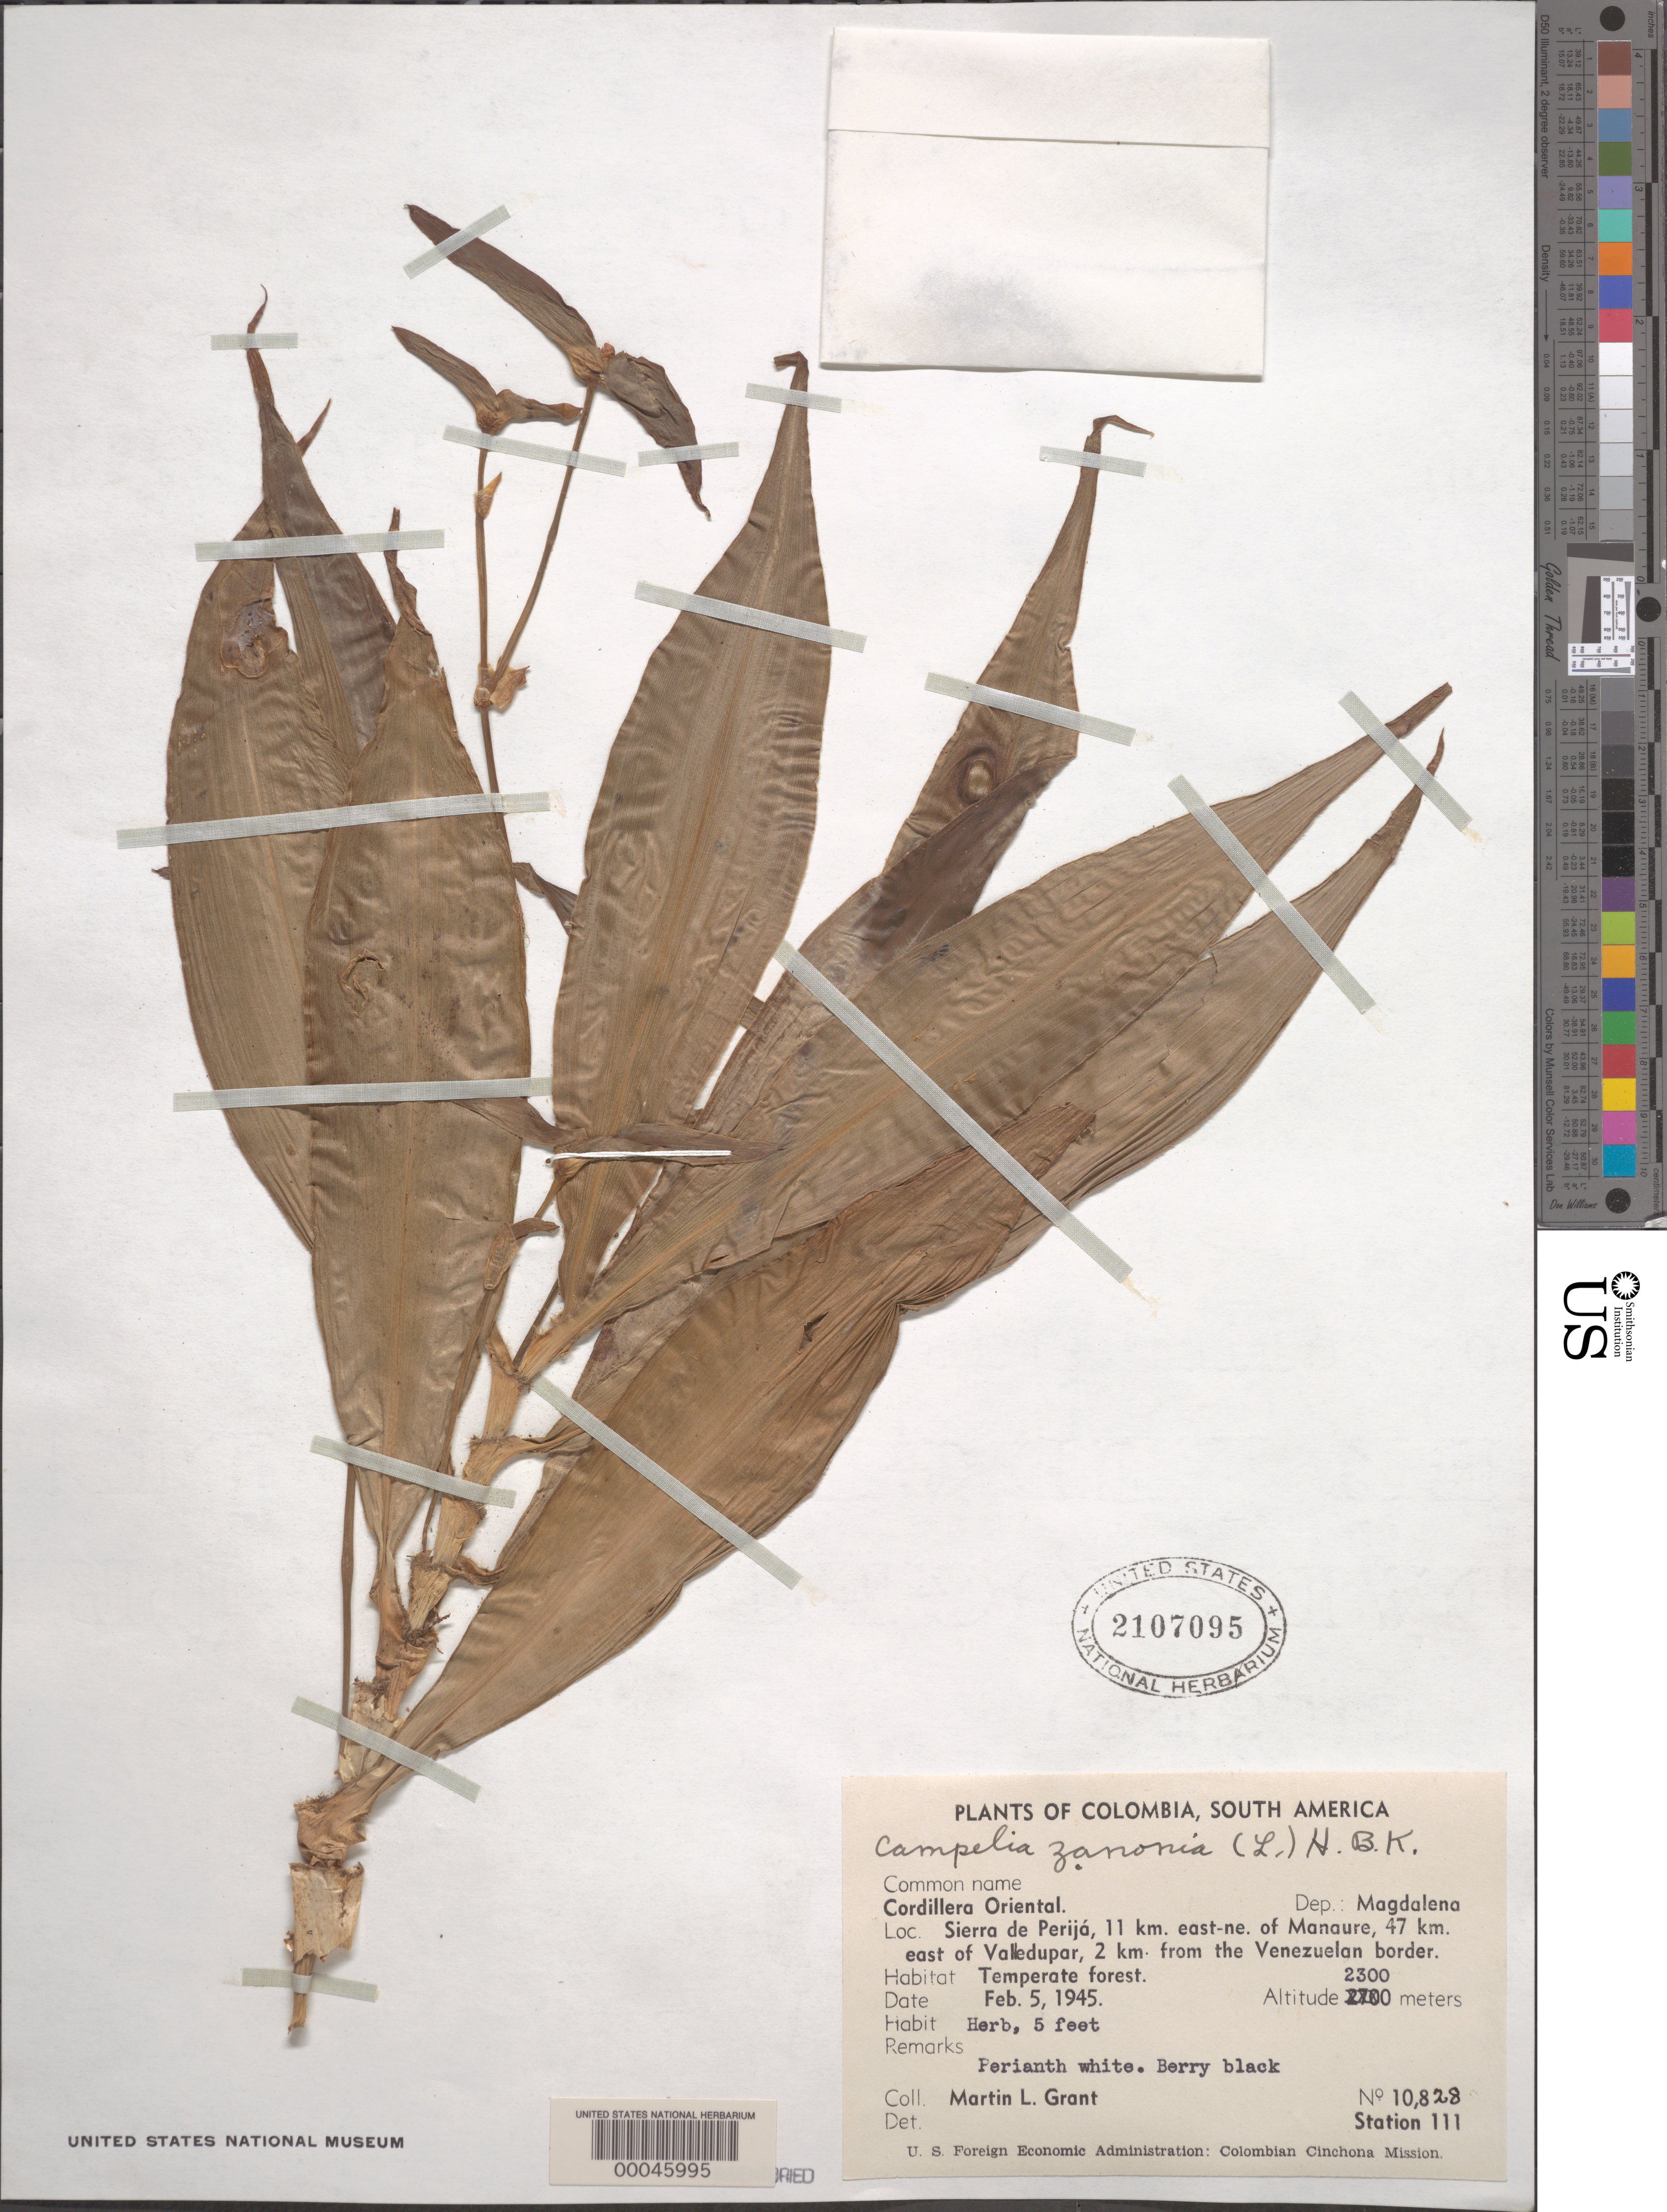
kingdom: Plantae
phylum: Tracheophyta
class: Liliopsida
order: Commelinales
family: Commelinaceae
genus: Tradescantia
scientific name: Tradescantia zanonia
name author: (L.) Sw.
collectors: M. L. Grant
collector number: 10828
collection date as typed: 05 Feb 1945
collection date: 1945-02-05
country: Colombia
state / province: Magdalena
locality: Sierar de Perija, ENE of Manaure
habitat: Temperate forest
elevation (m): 2300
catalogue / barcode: US 2107095